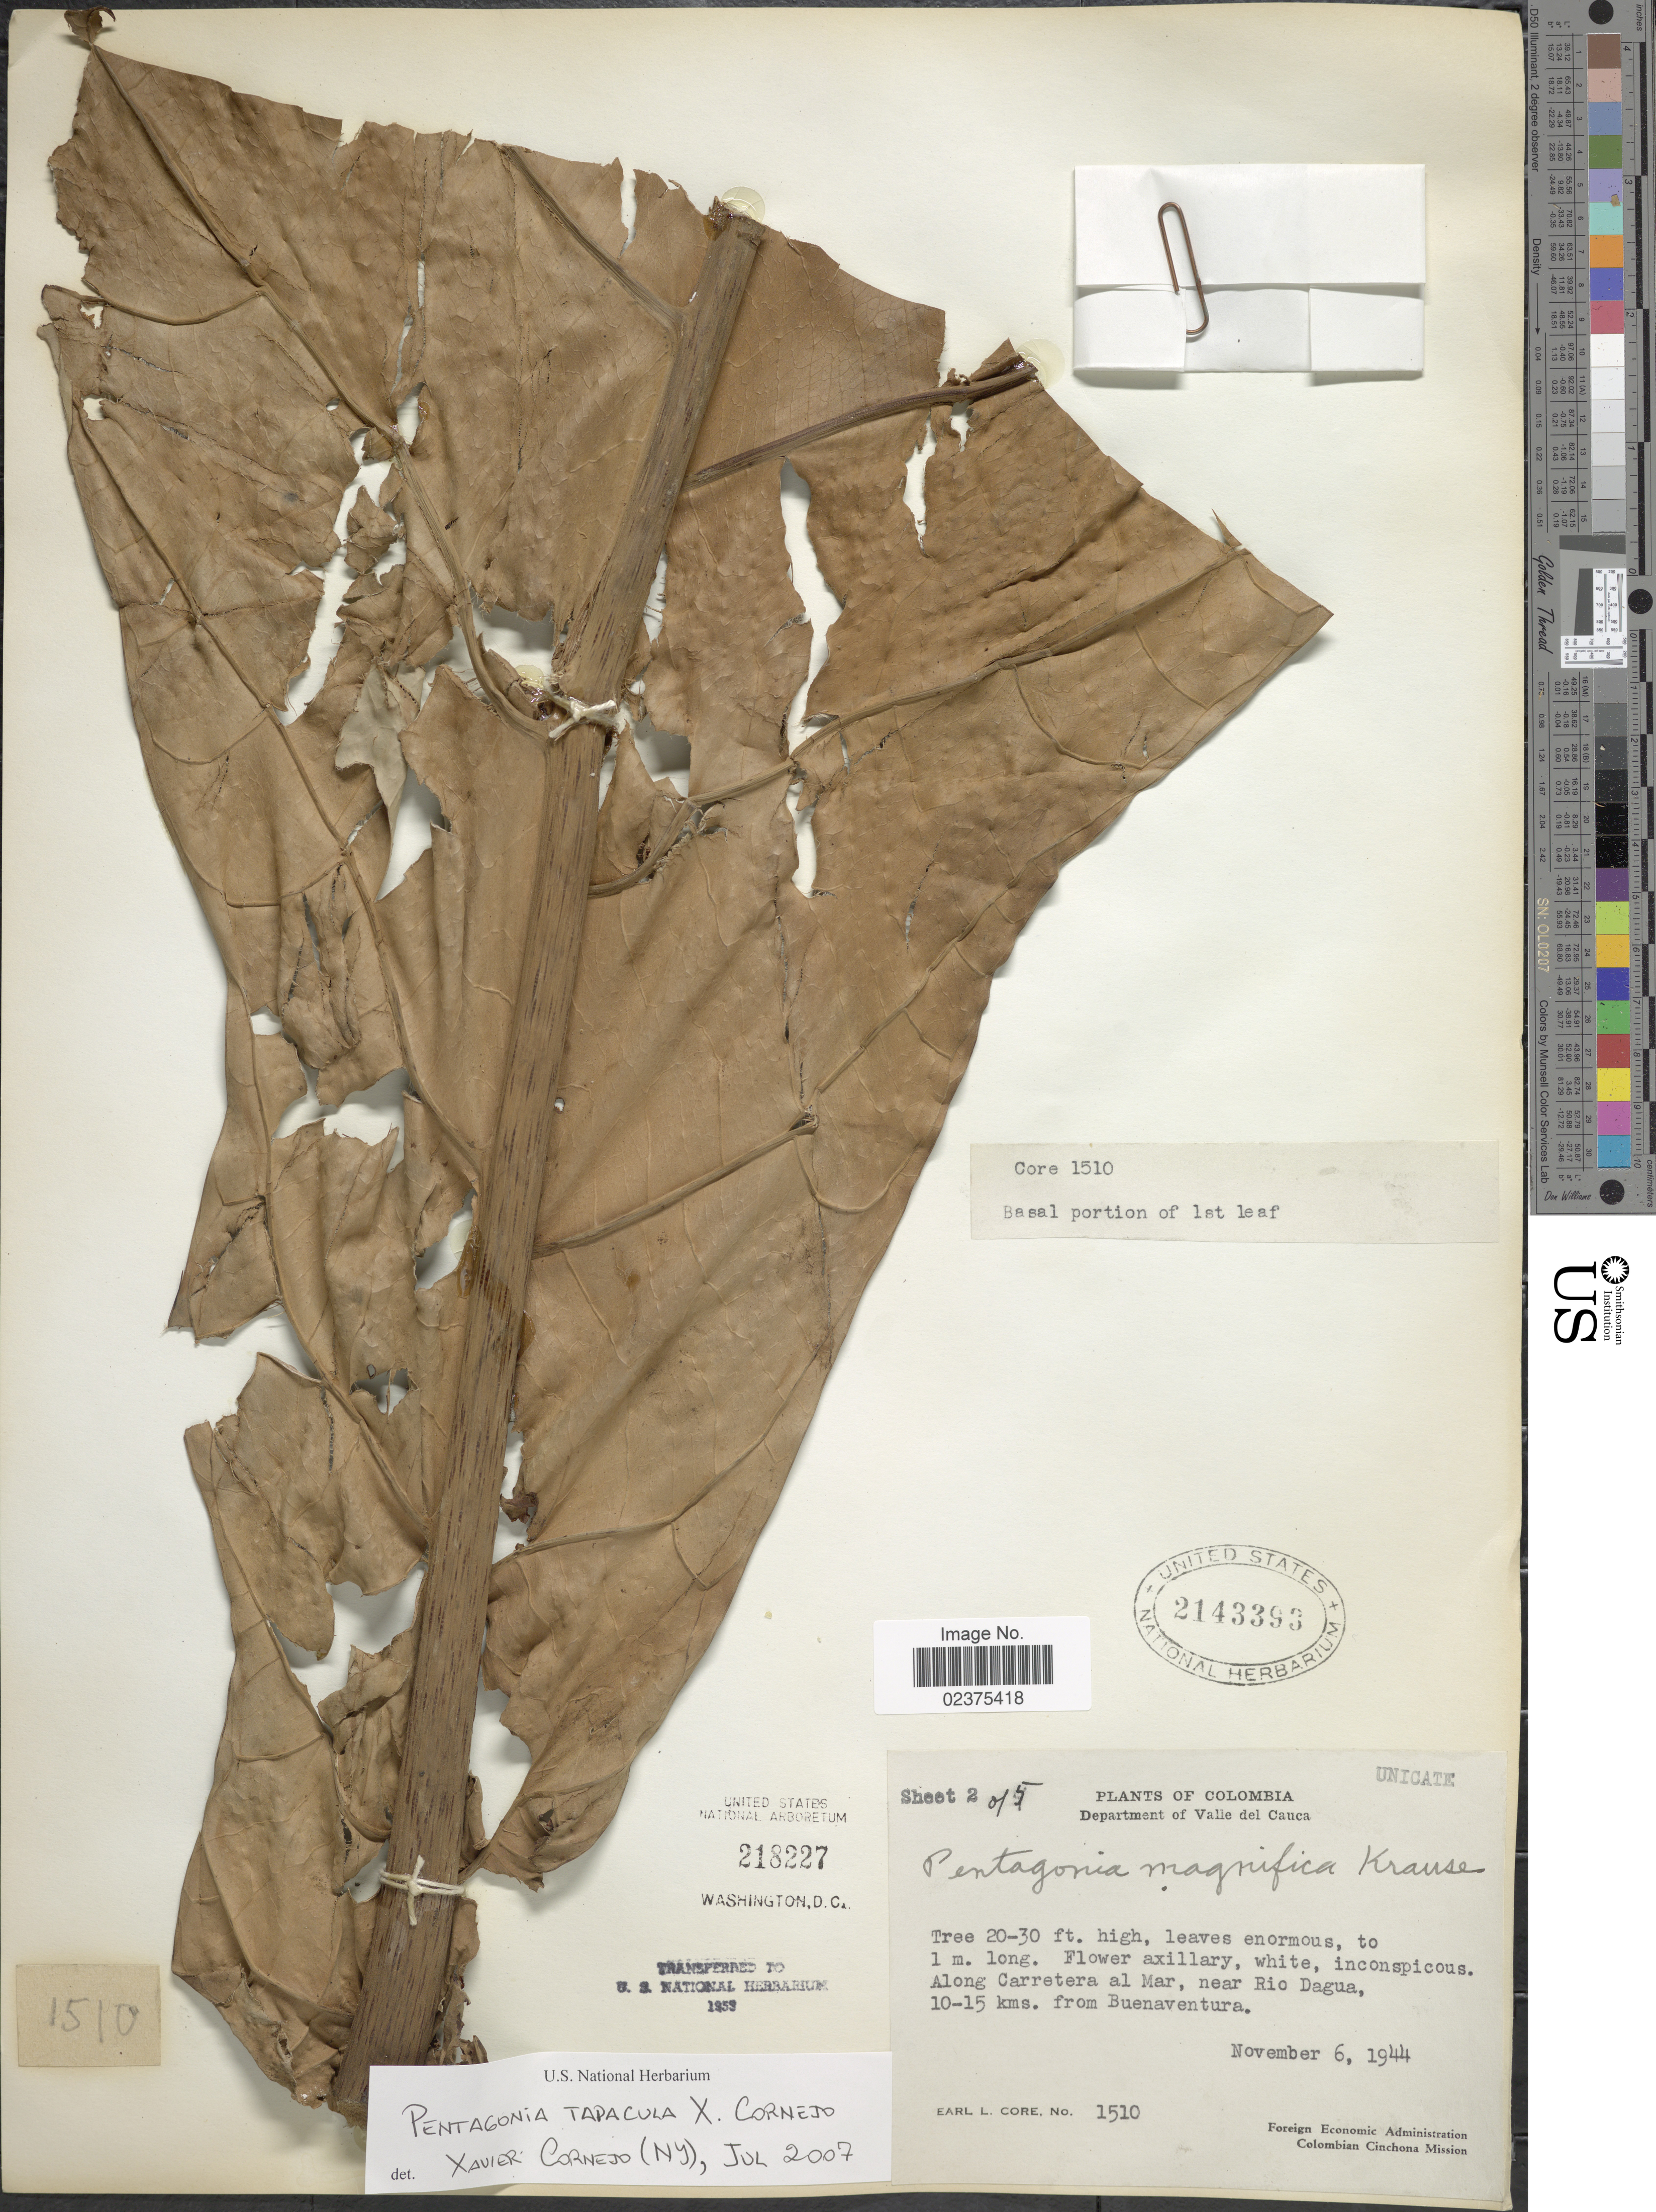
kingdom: Plantae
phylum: Tracheophyta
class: Magnoliopsida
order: Gentianales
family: Rubiaceae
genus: Pentagonia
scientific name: Pentagonia tapacula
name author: Cornejo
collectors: E. L. Core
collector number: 1510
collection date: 1944-11-06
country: Colombia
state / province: Valle del Cauca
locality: Department of Valle del Cauca, Along Carretera al Mar, near Rio Dagua, 10-15 kms. from Buenaventura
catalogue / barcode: US 2143393